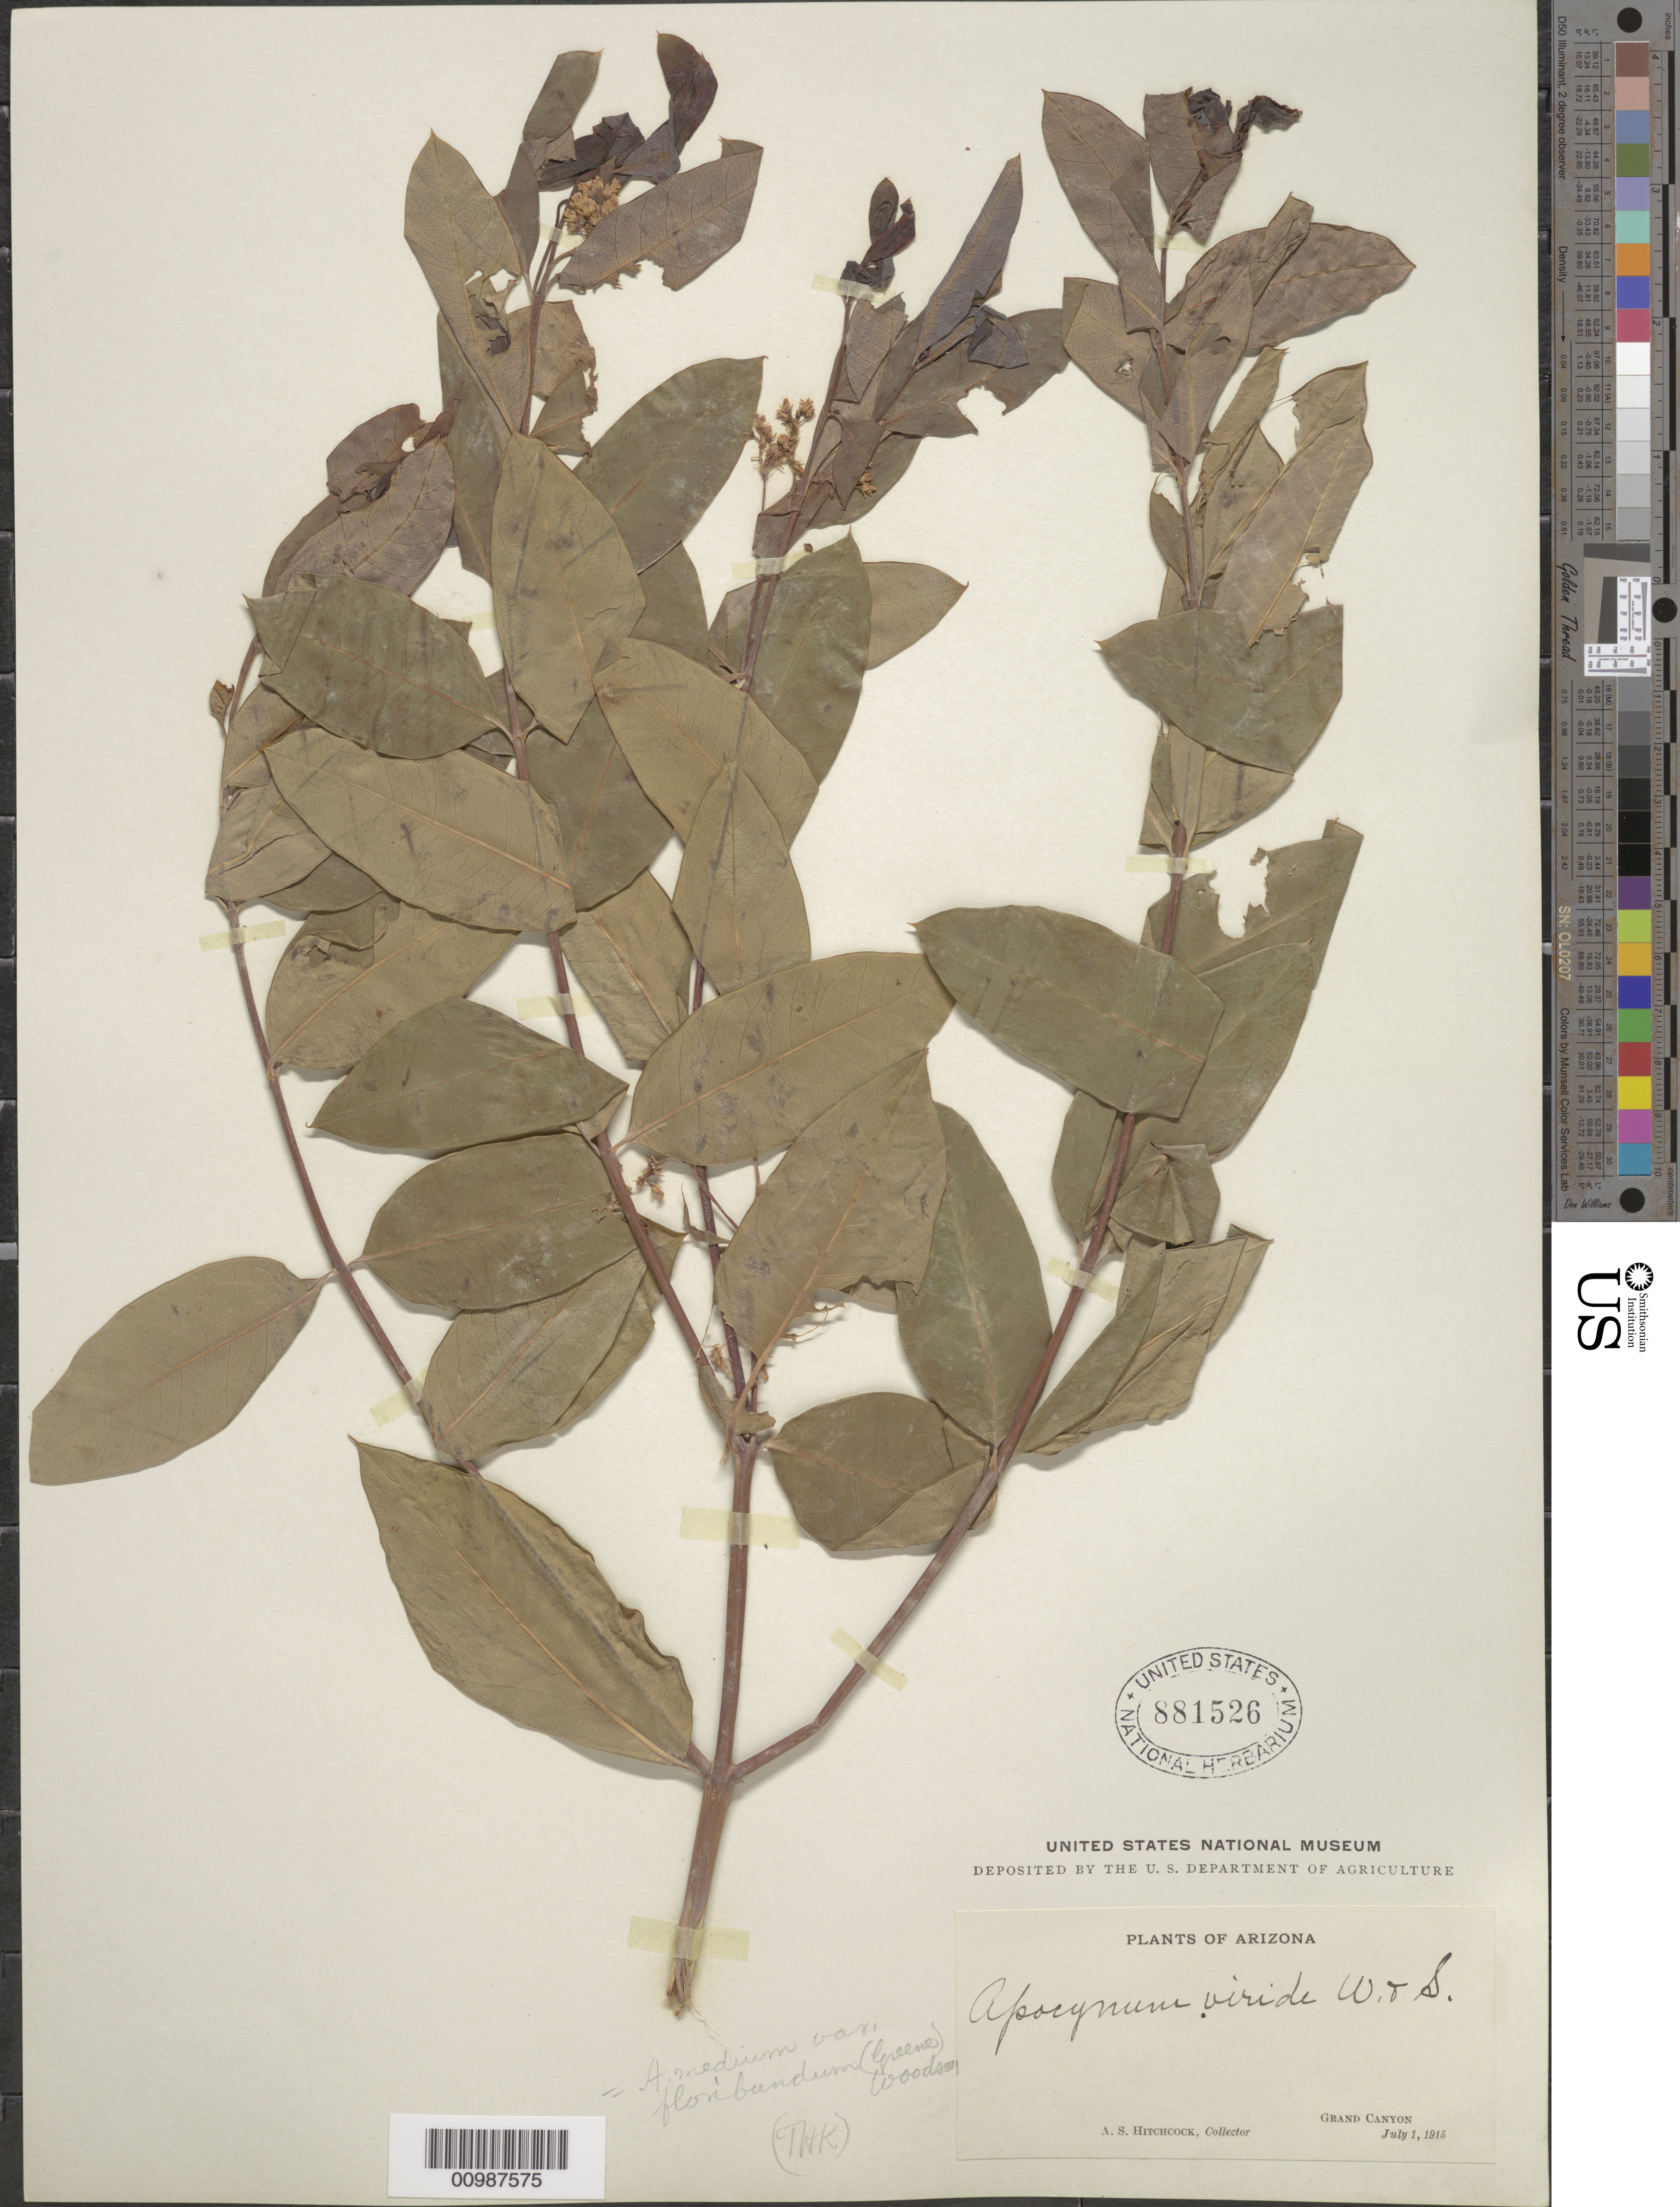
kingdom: Plantae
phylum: Tracheophyta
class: Magnoliopsida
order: Gentianales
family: Apocynaceae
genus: Apocynum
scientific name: Apocynum medium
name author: Greene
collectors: A. S. Hitchcock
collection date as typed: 01 Jul 1915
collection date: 1915-07-01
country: United States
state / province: Arizona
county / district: Coconino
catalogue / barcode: US 881526